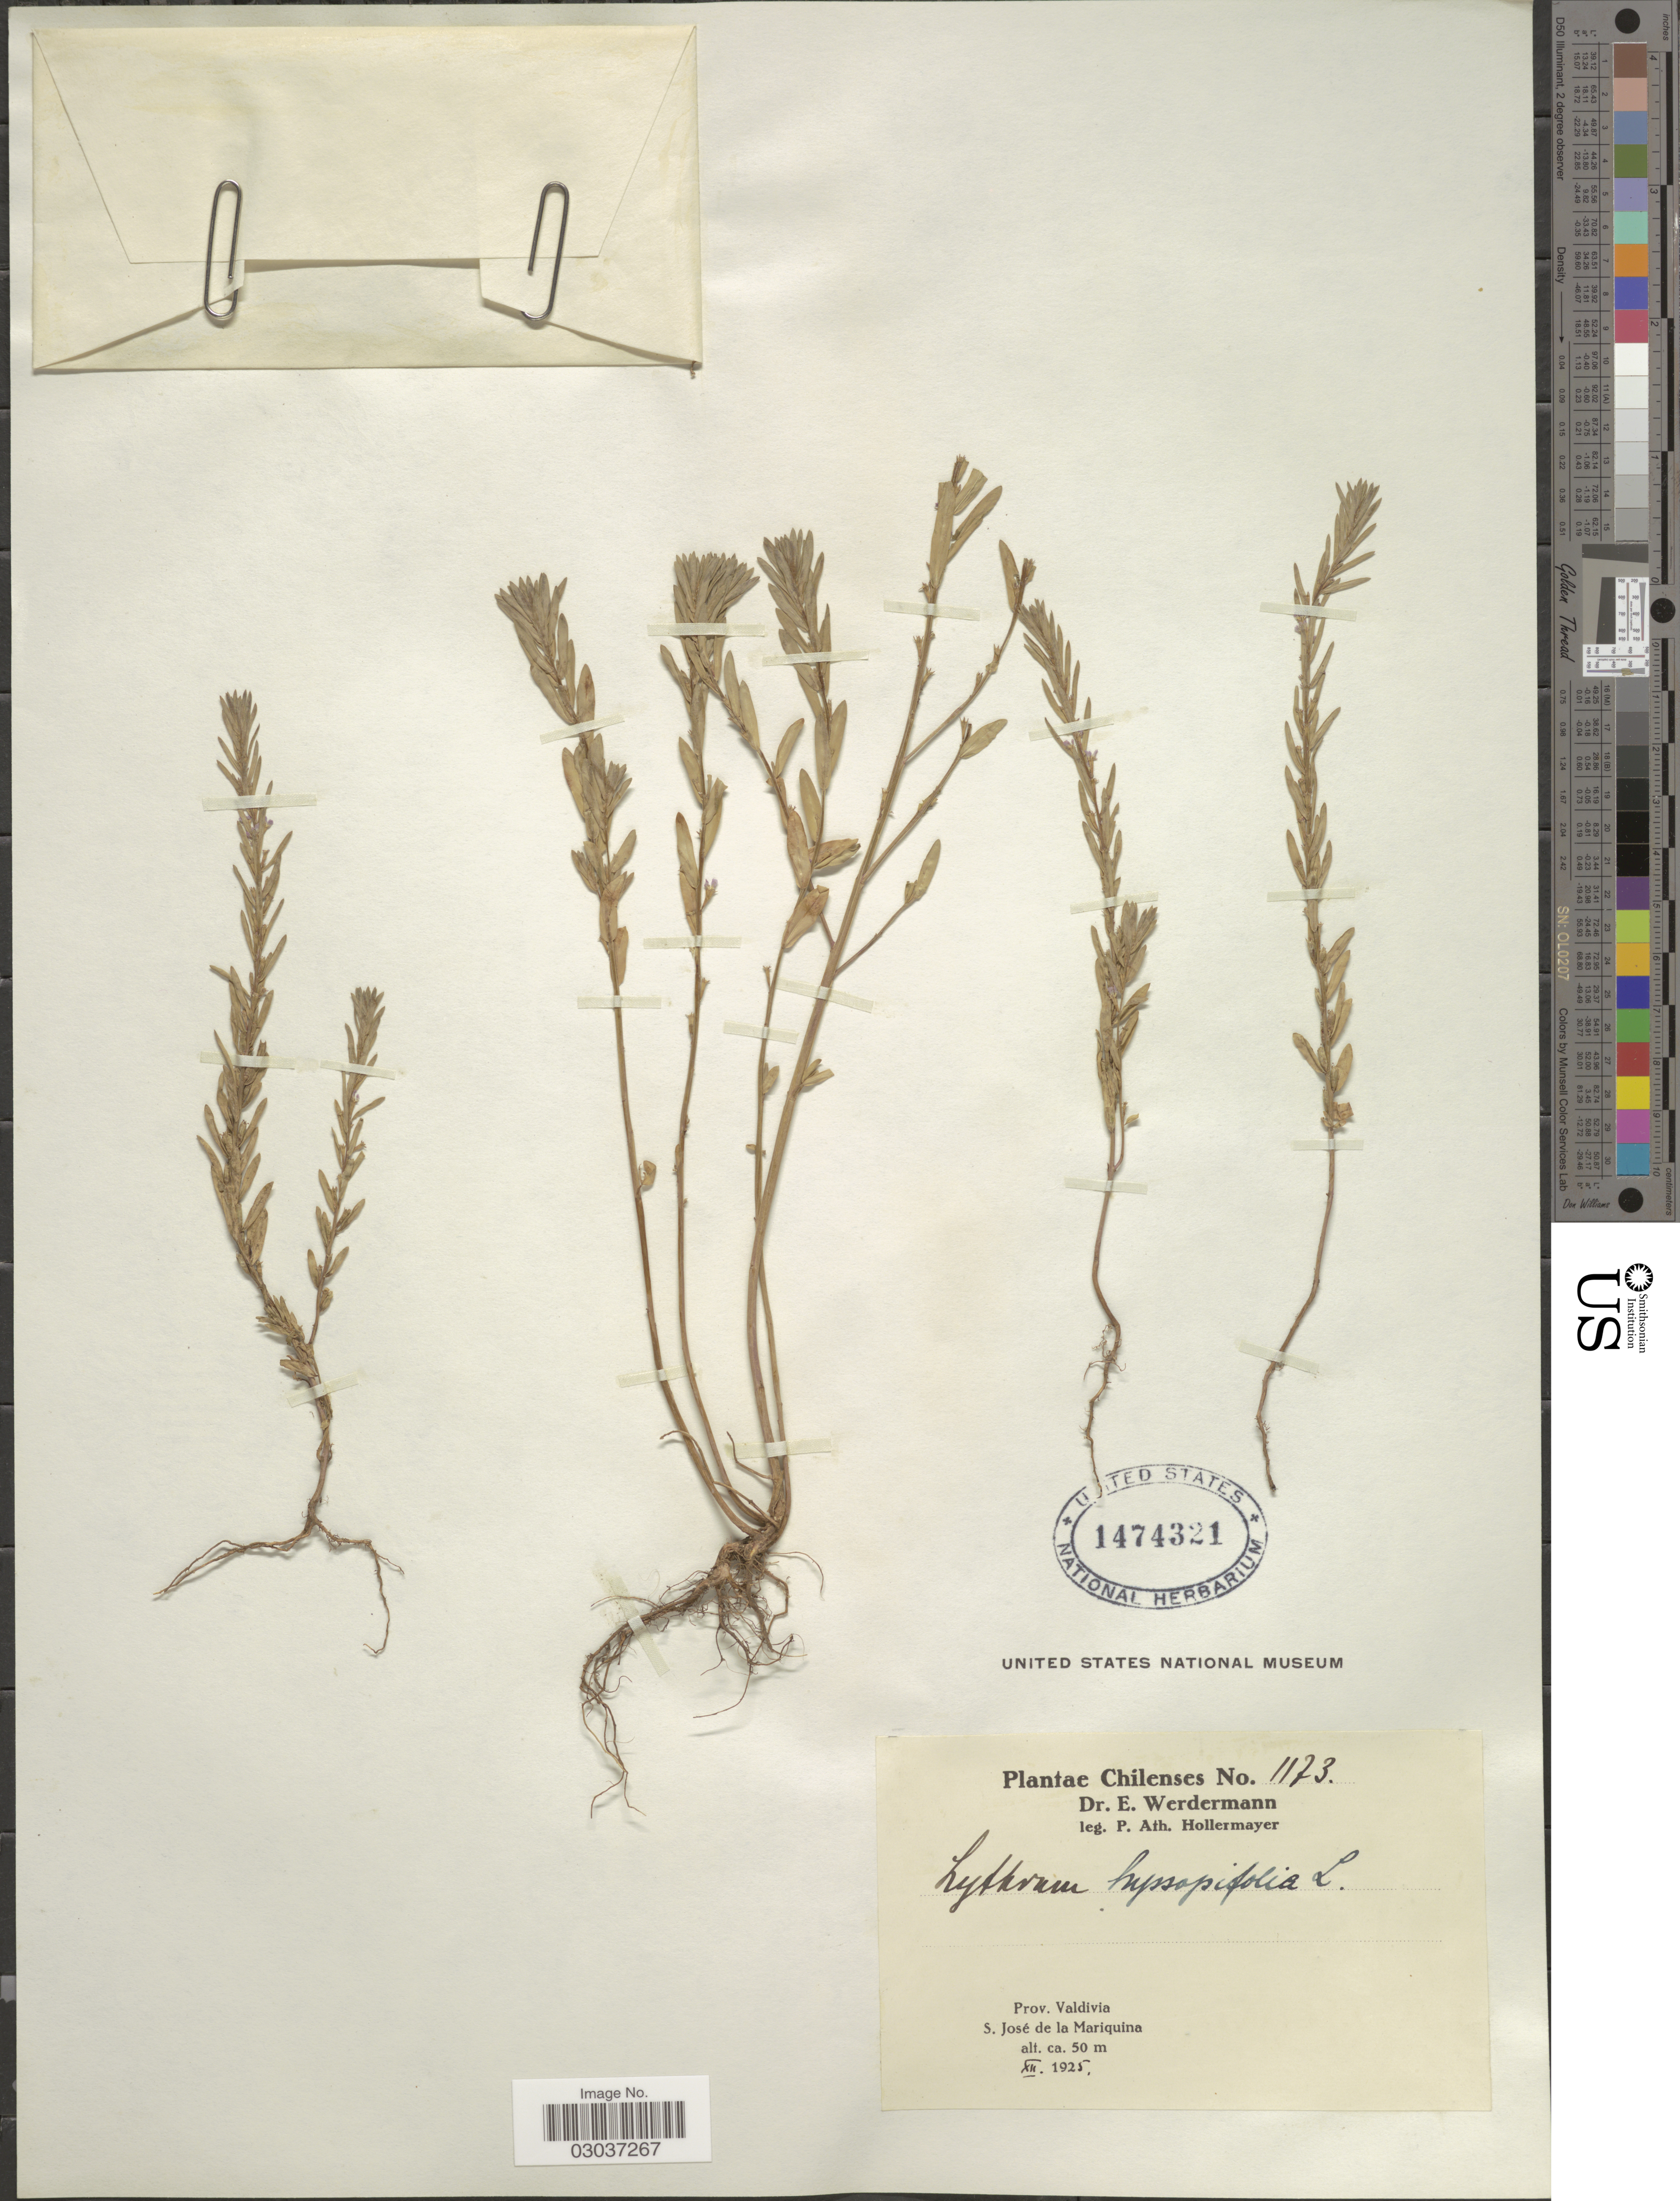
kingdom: Plantae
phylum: Tracheophyta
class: Magnoliopsida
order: Myrtales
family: Lythraceae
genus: Lythrum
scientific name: Lythrum hyssopifolia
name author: L.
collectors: E. Werdermann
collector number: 1173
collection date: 1925-12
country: Chile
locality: Prov. Valdivia. S. José de la Mariquina.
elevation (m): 50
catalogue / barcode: US 1474321